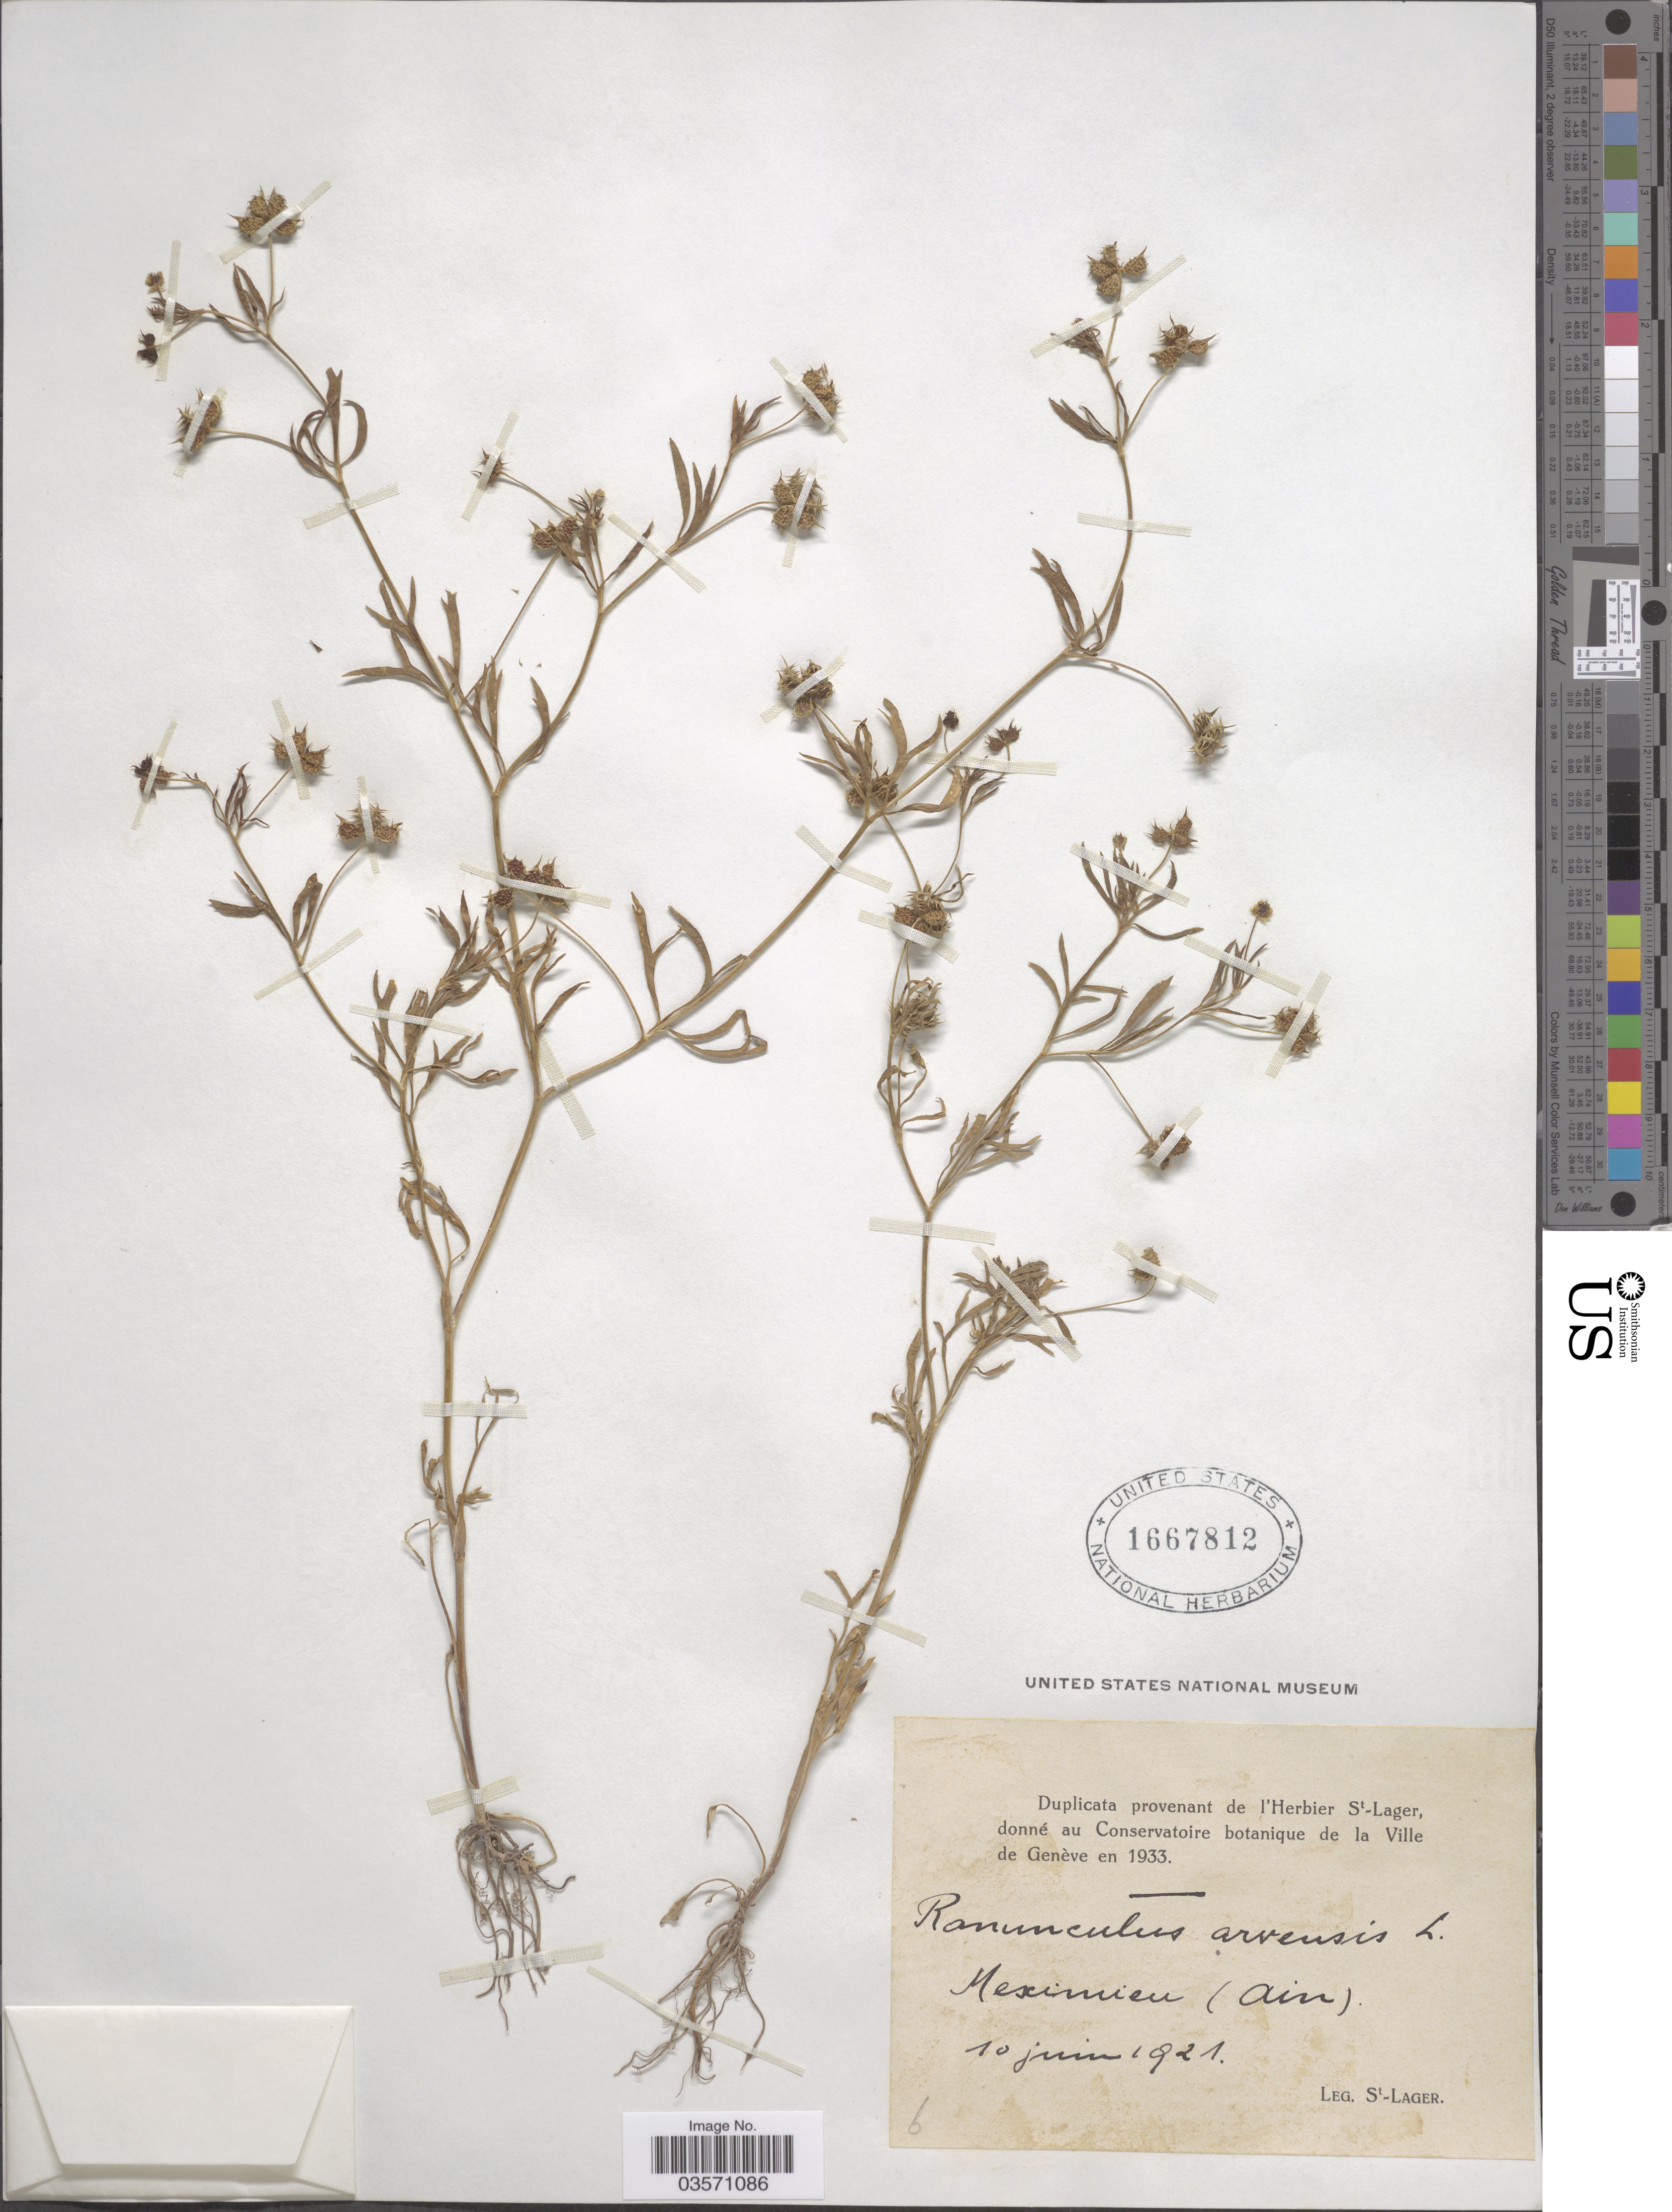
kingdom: Plantae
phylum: Tracheophyta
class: Magnoliopsida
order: Ranunculales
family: Ranunculaceae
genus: Ranunculus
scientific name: Ranunculus arvensis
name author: L.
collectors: -. St. Lager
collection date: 1921-06-10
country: France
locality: Meximieux (Ain).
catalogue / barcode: US 1667812